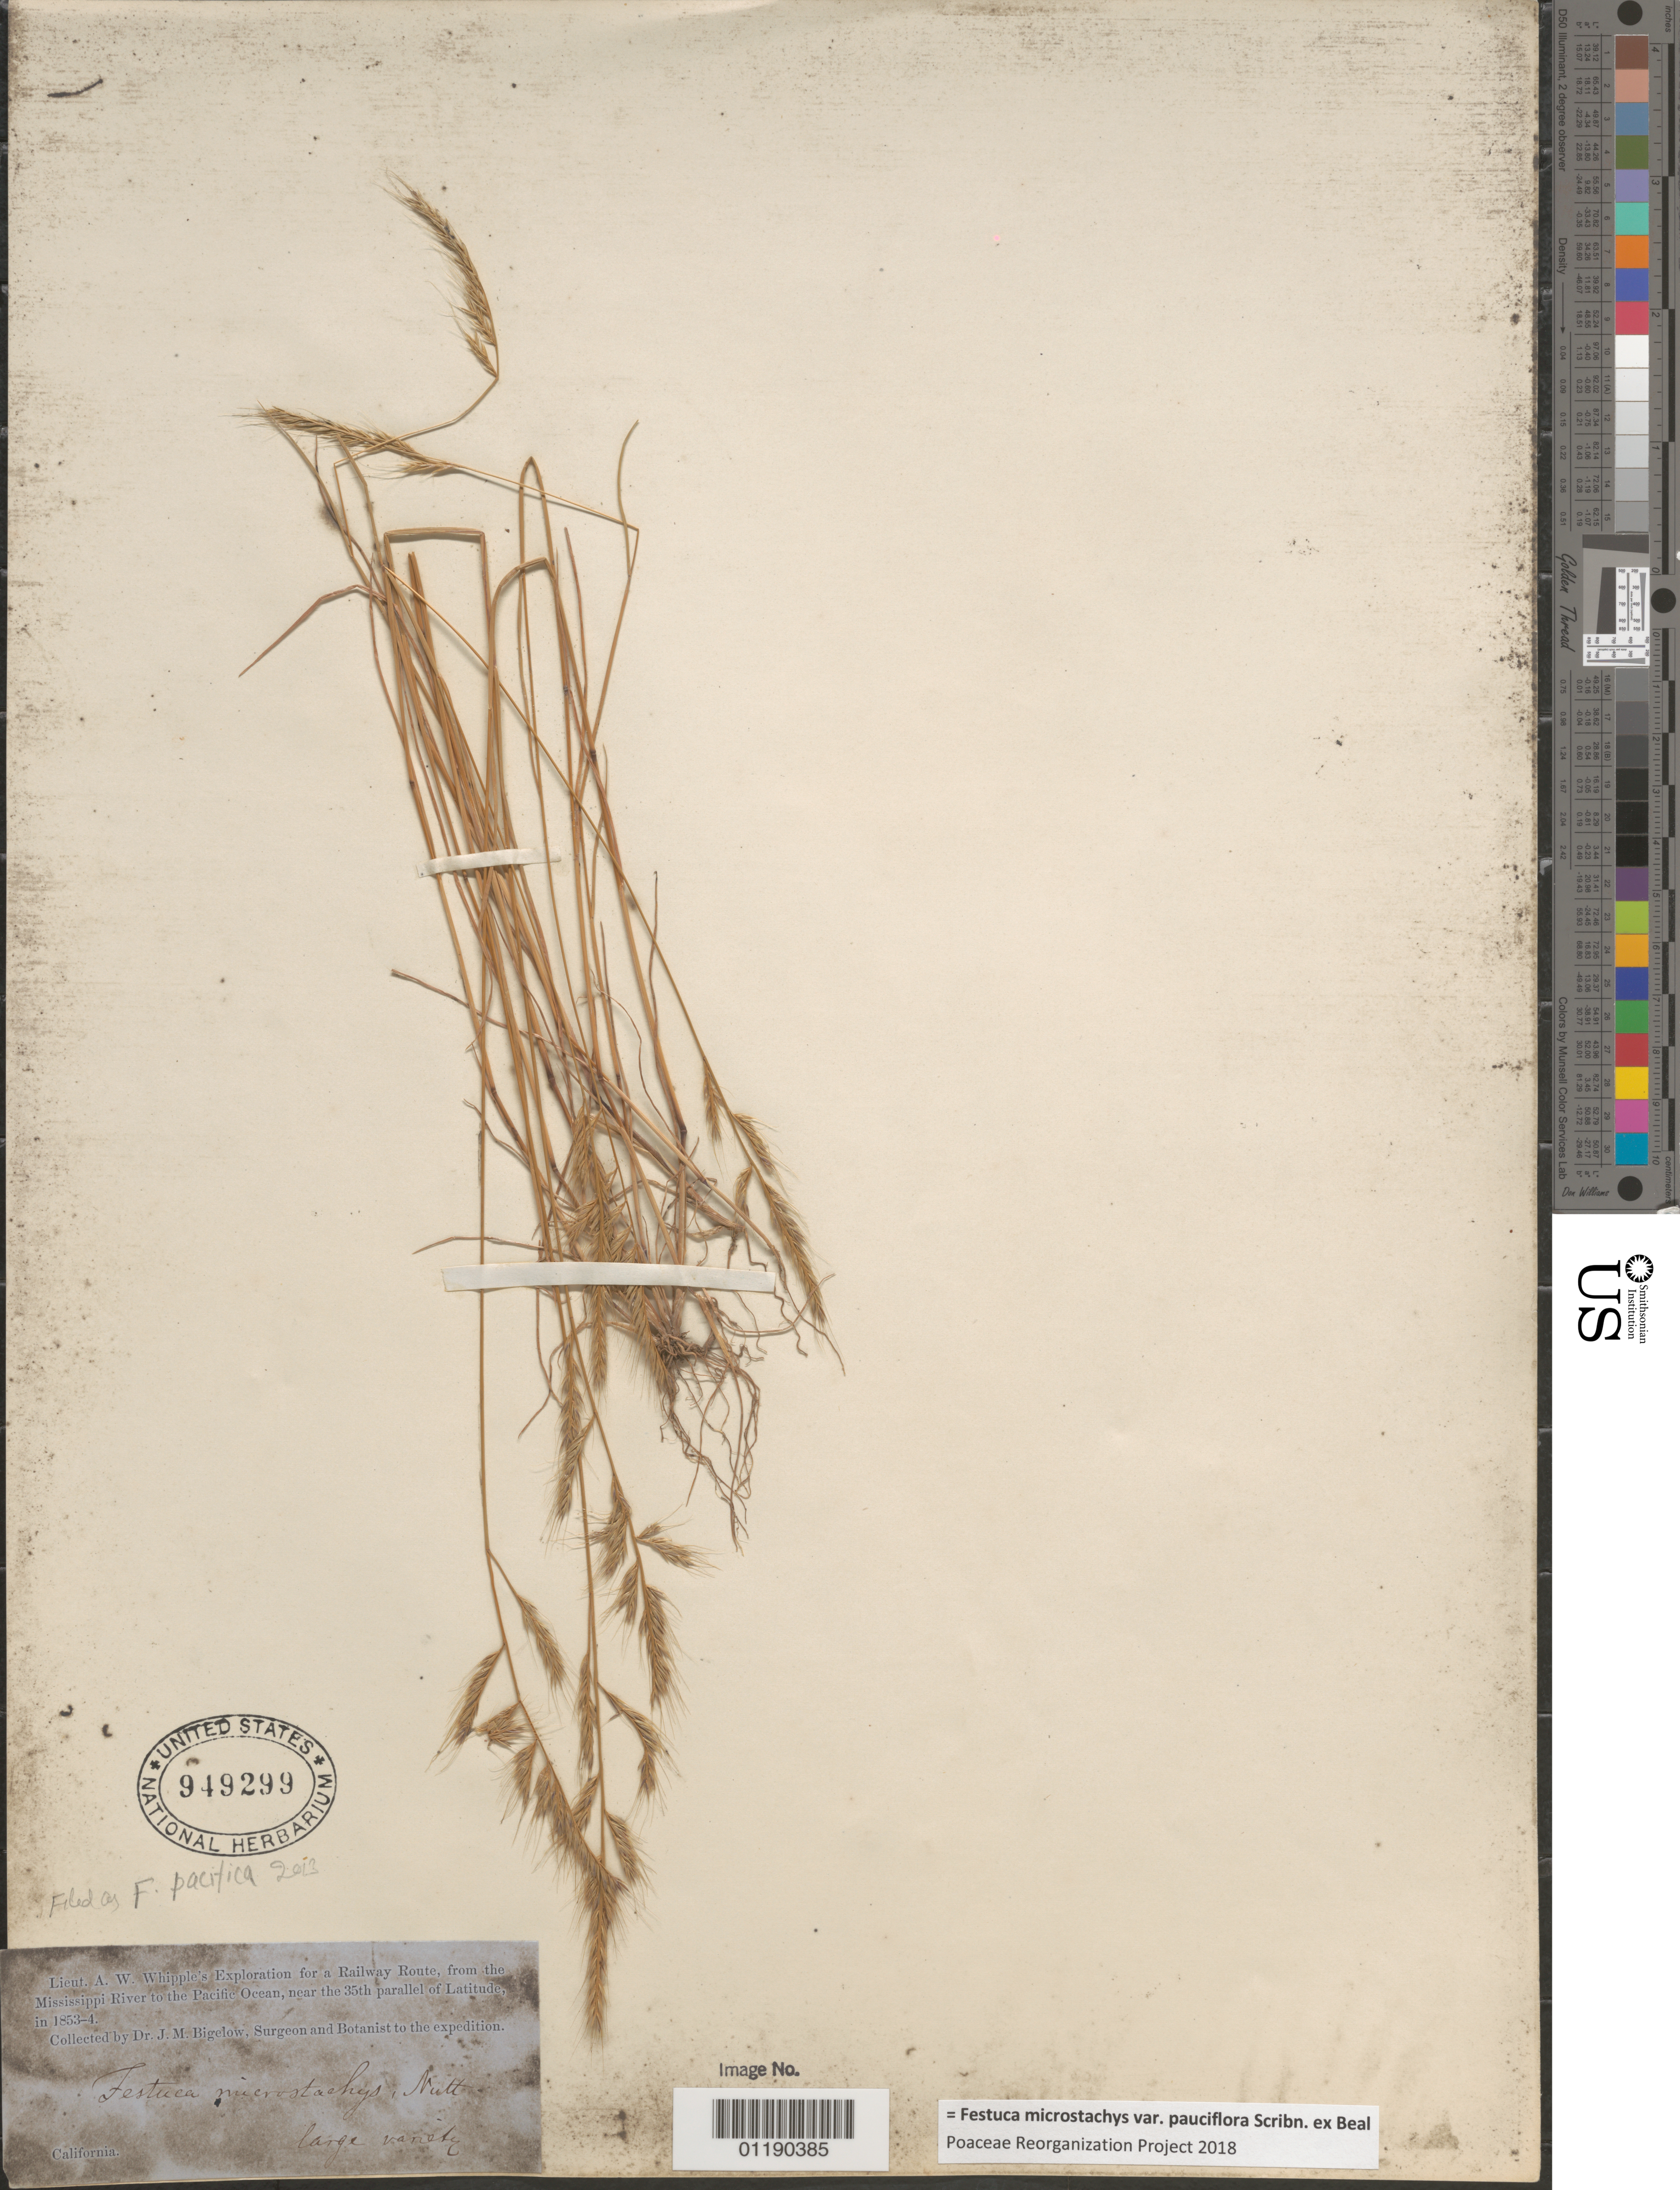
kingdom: Plantae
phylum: Tracheophyta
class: Liliopsida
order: Poales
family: Poaceae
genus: Festuca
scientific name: Festuca microstachys var. pauciflora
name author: Scribn. ex W.J. Beal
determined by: Poaceae Reorganization Project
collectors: J. M. Bigelow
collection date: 1853/1854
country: United States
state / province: California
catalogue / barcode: US 949299